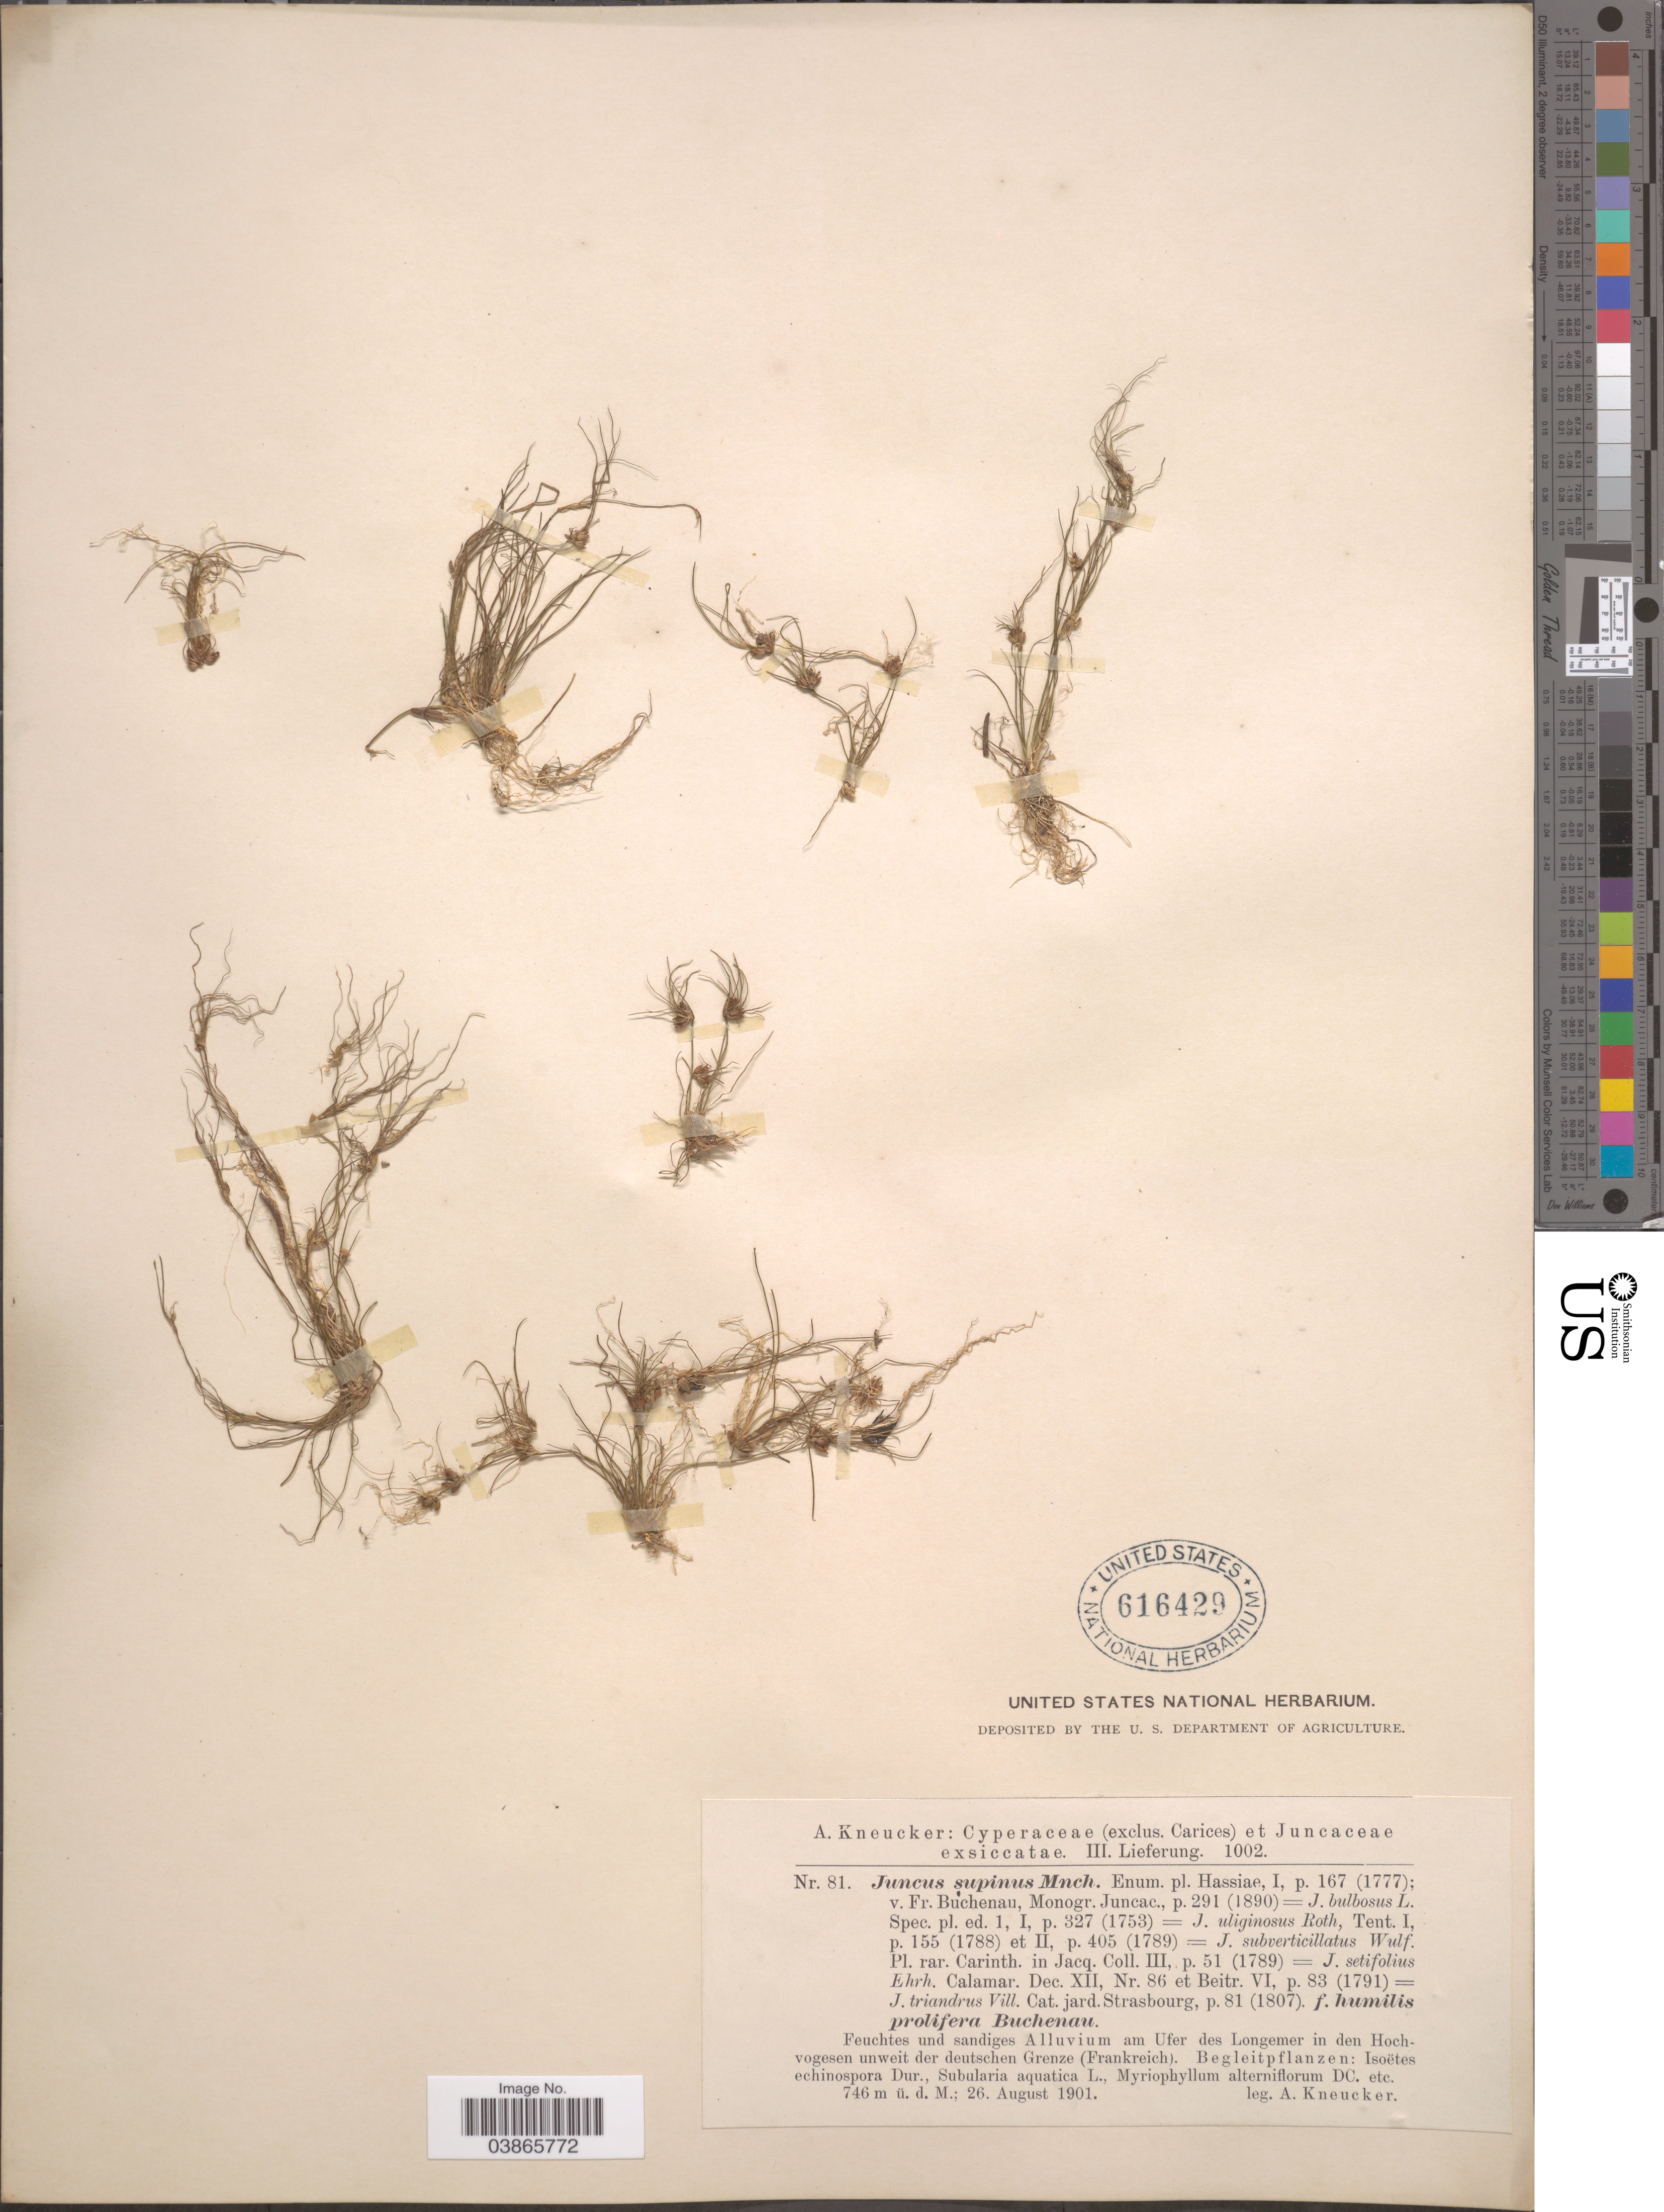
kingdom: Plantae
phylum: Tracheophyta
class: Liliopsida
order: Poales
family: Juncaceae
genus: Juncus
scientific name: Juncus supinus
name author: Moench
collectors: A. Kneucker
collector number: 81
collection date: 1901-08-26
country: France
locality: Feuchtes und sandiges Alluvium am Ufer des Longemer in den Hochvogesen unweit der deutschen Grenze (Frankreich).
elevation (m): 746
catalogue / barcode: US 616429